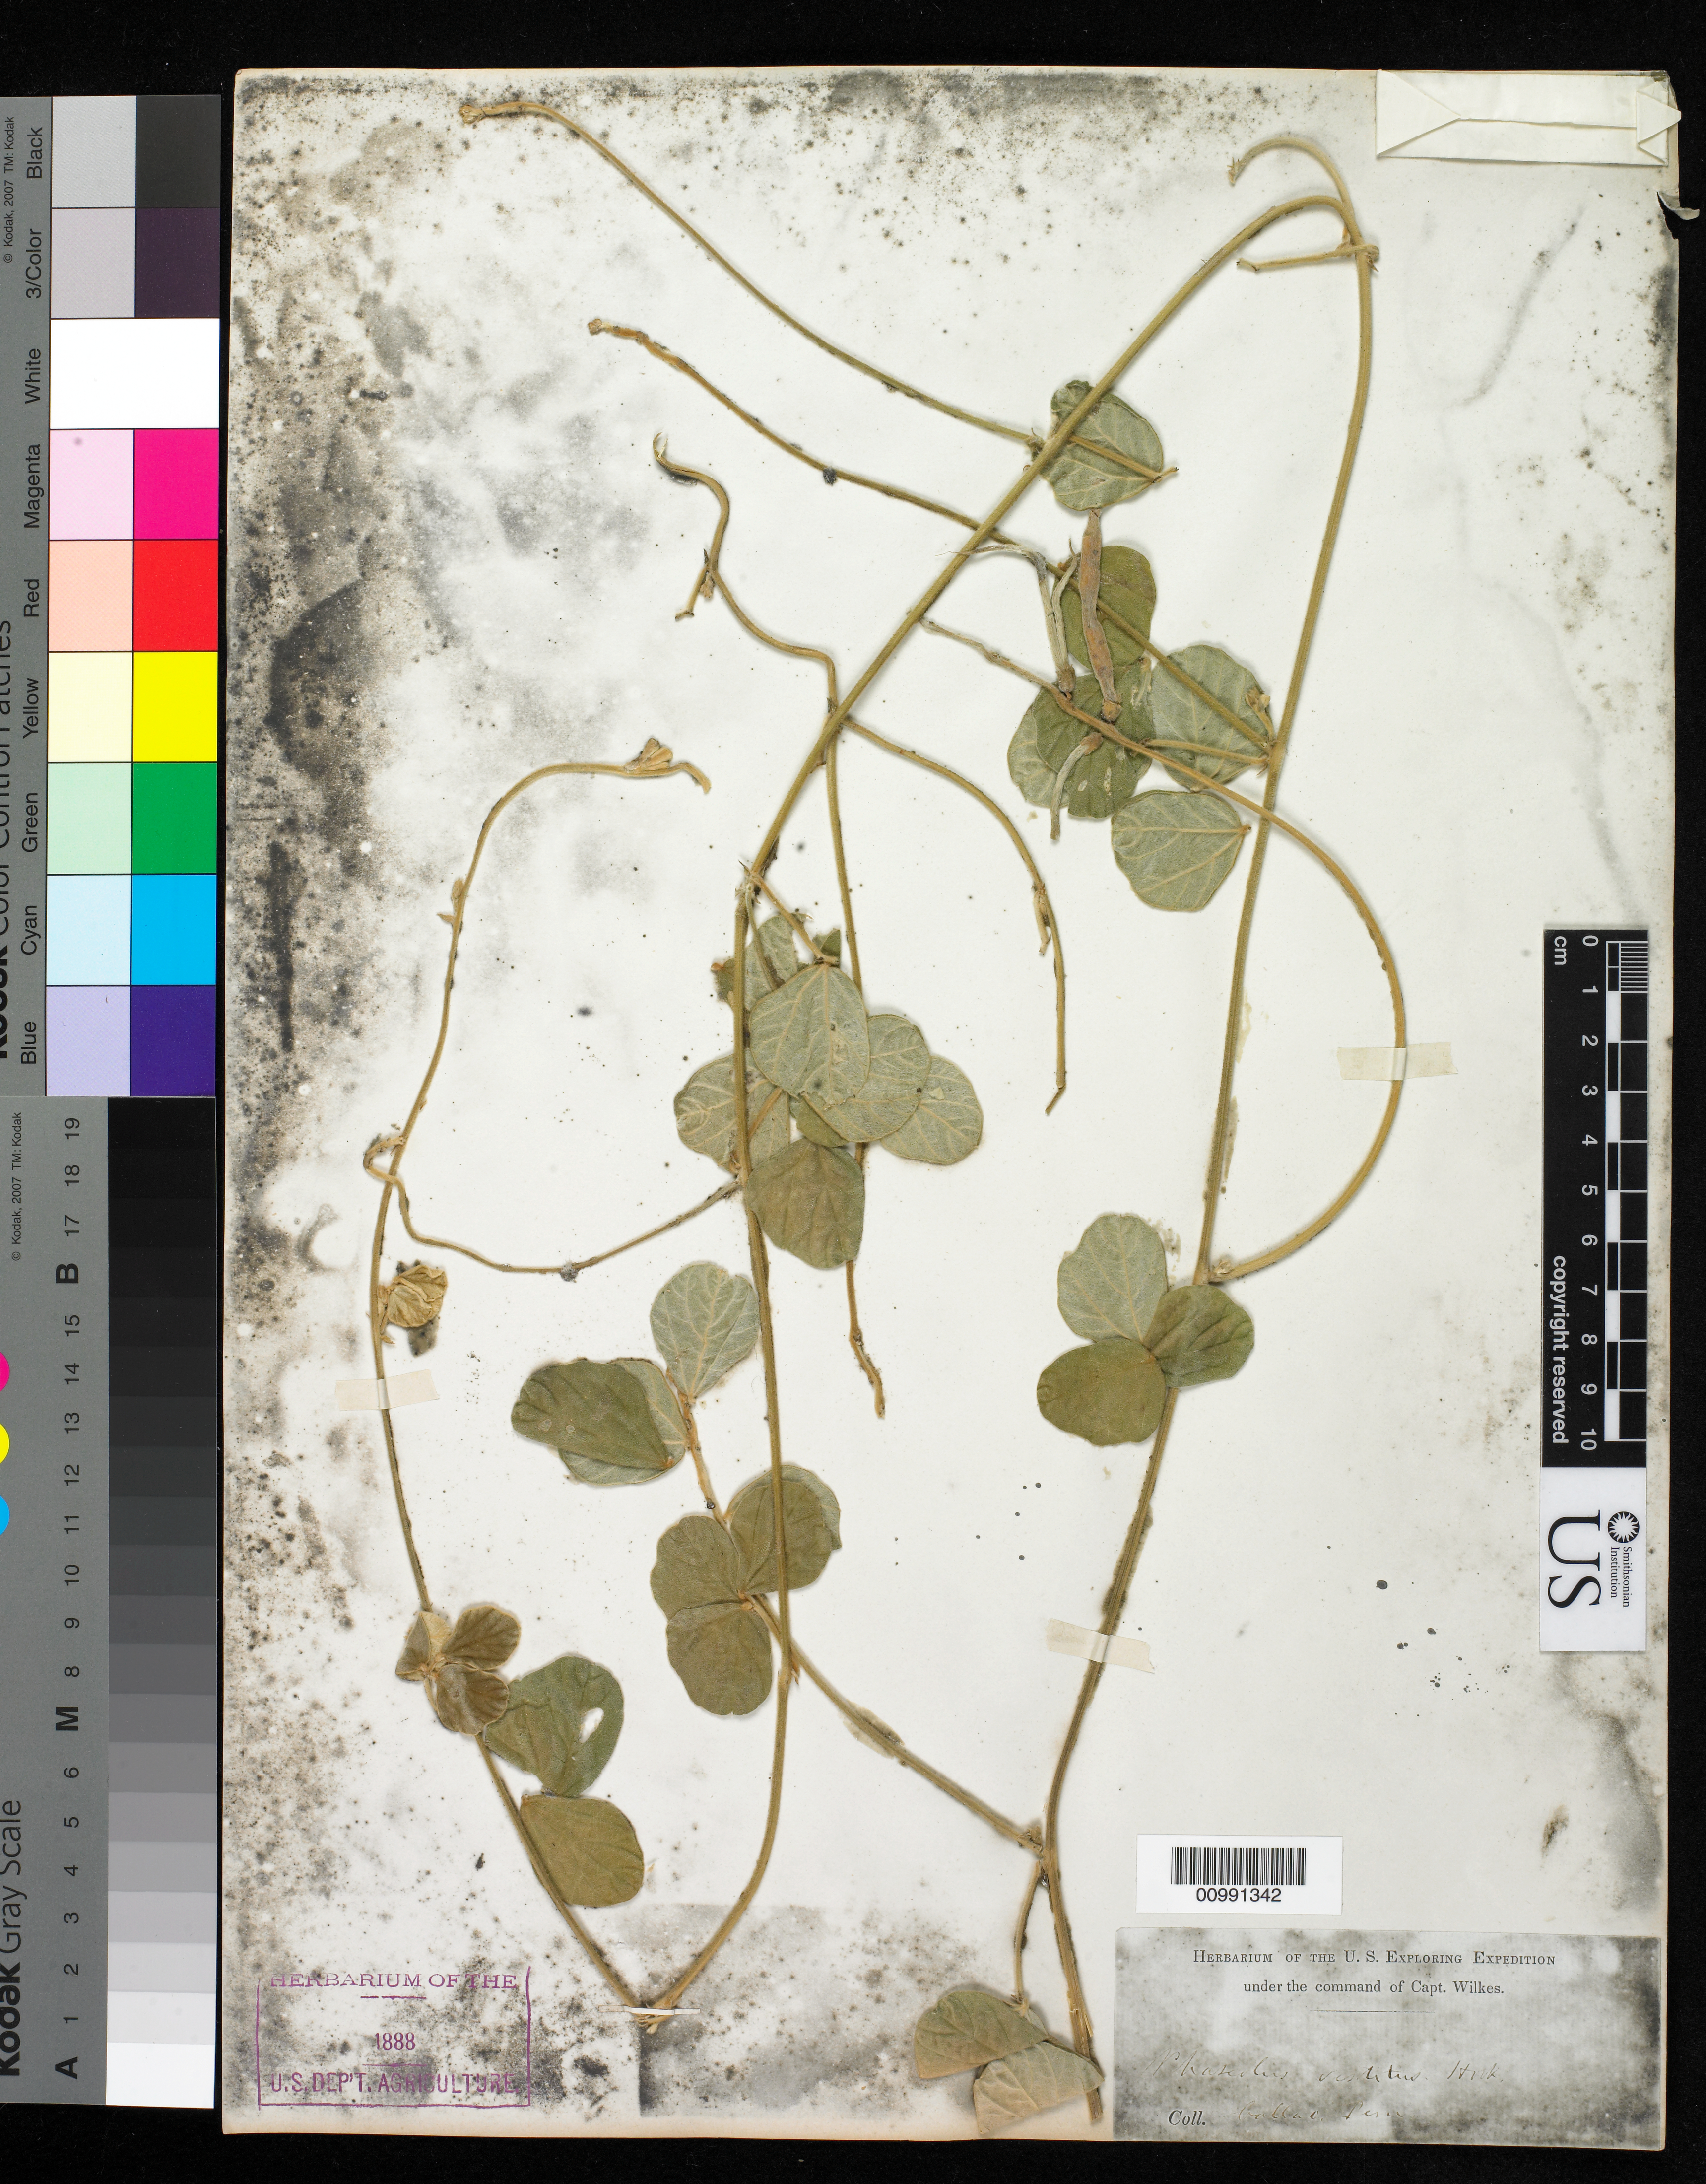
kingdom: Plantae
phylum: Tracheophyta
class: Magnoliopsida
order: Fabales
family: Fabaceae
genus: Macroptilium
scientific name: Macroptilium erythroloma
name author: (Mart. ex Benth.) Urb.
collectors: Wilkes Explor. Exped.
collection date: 1838/1842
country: Peru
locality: Callao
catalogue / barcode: US 98502